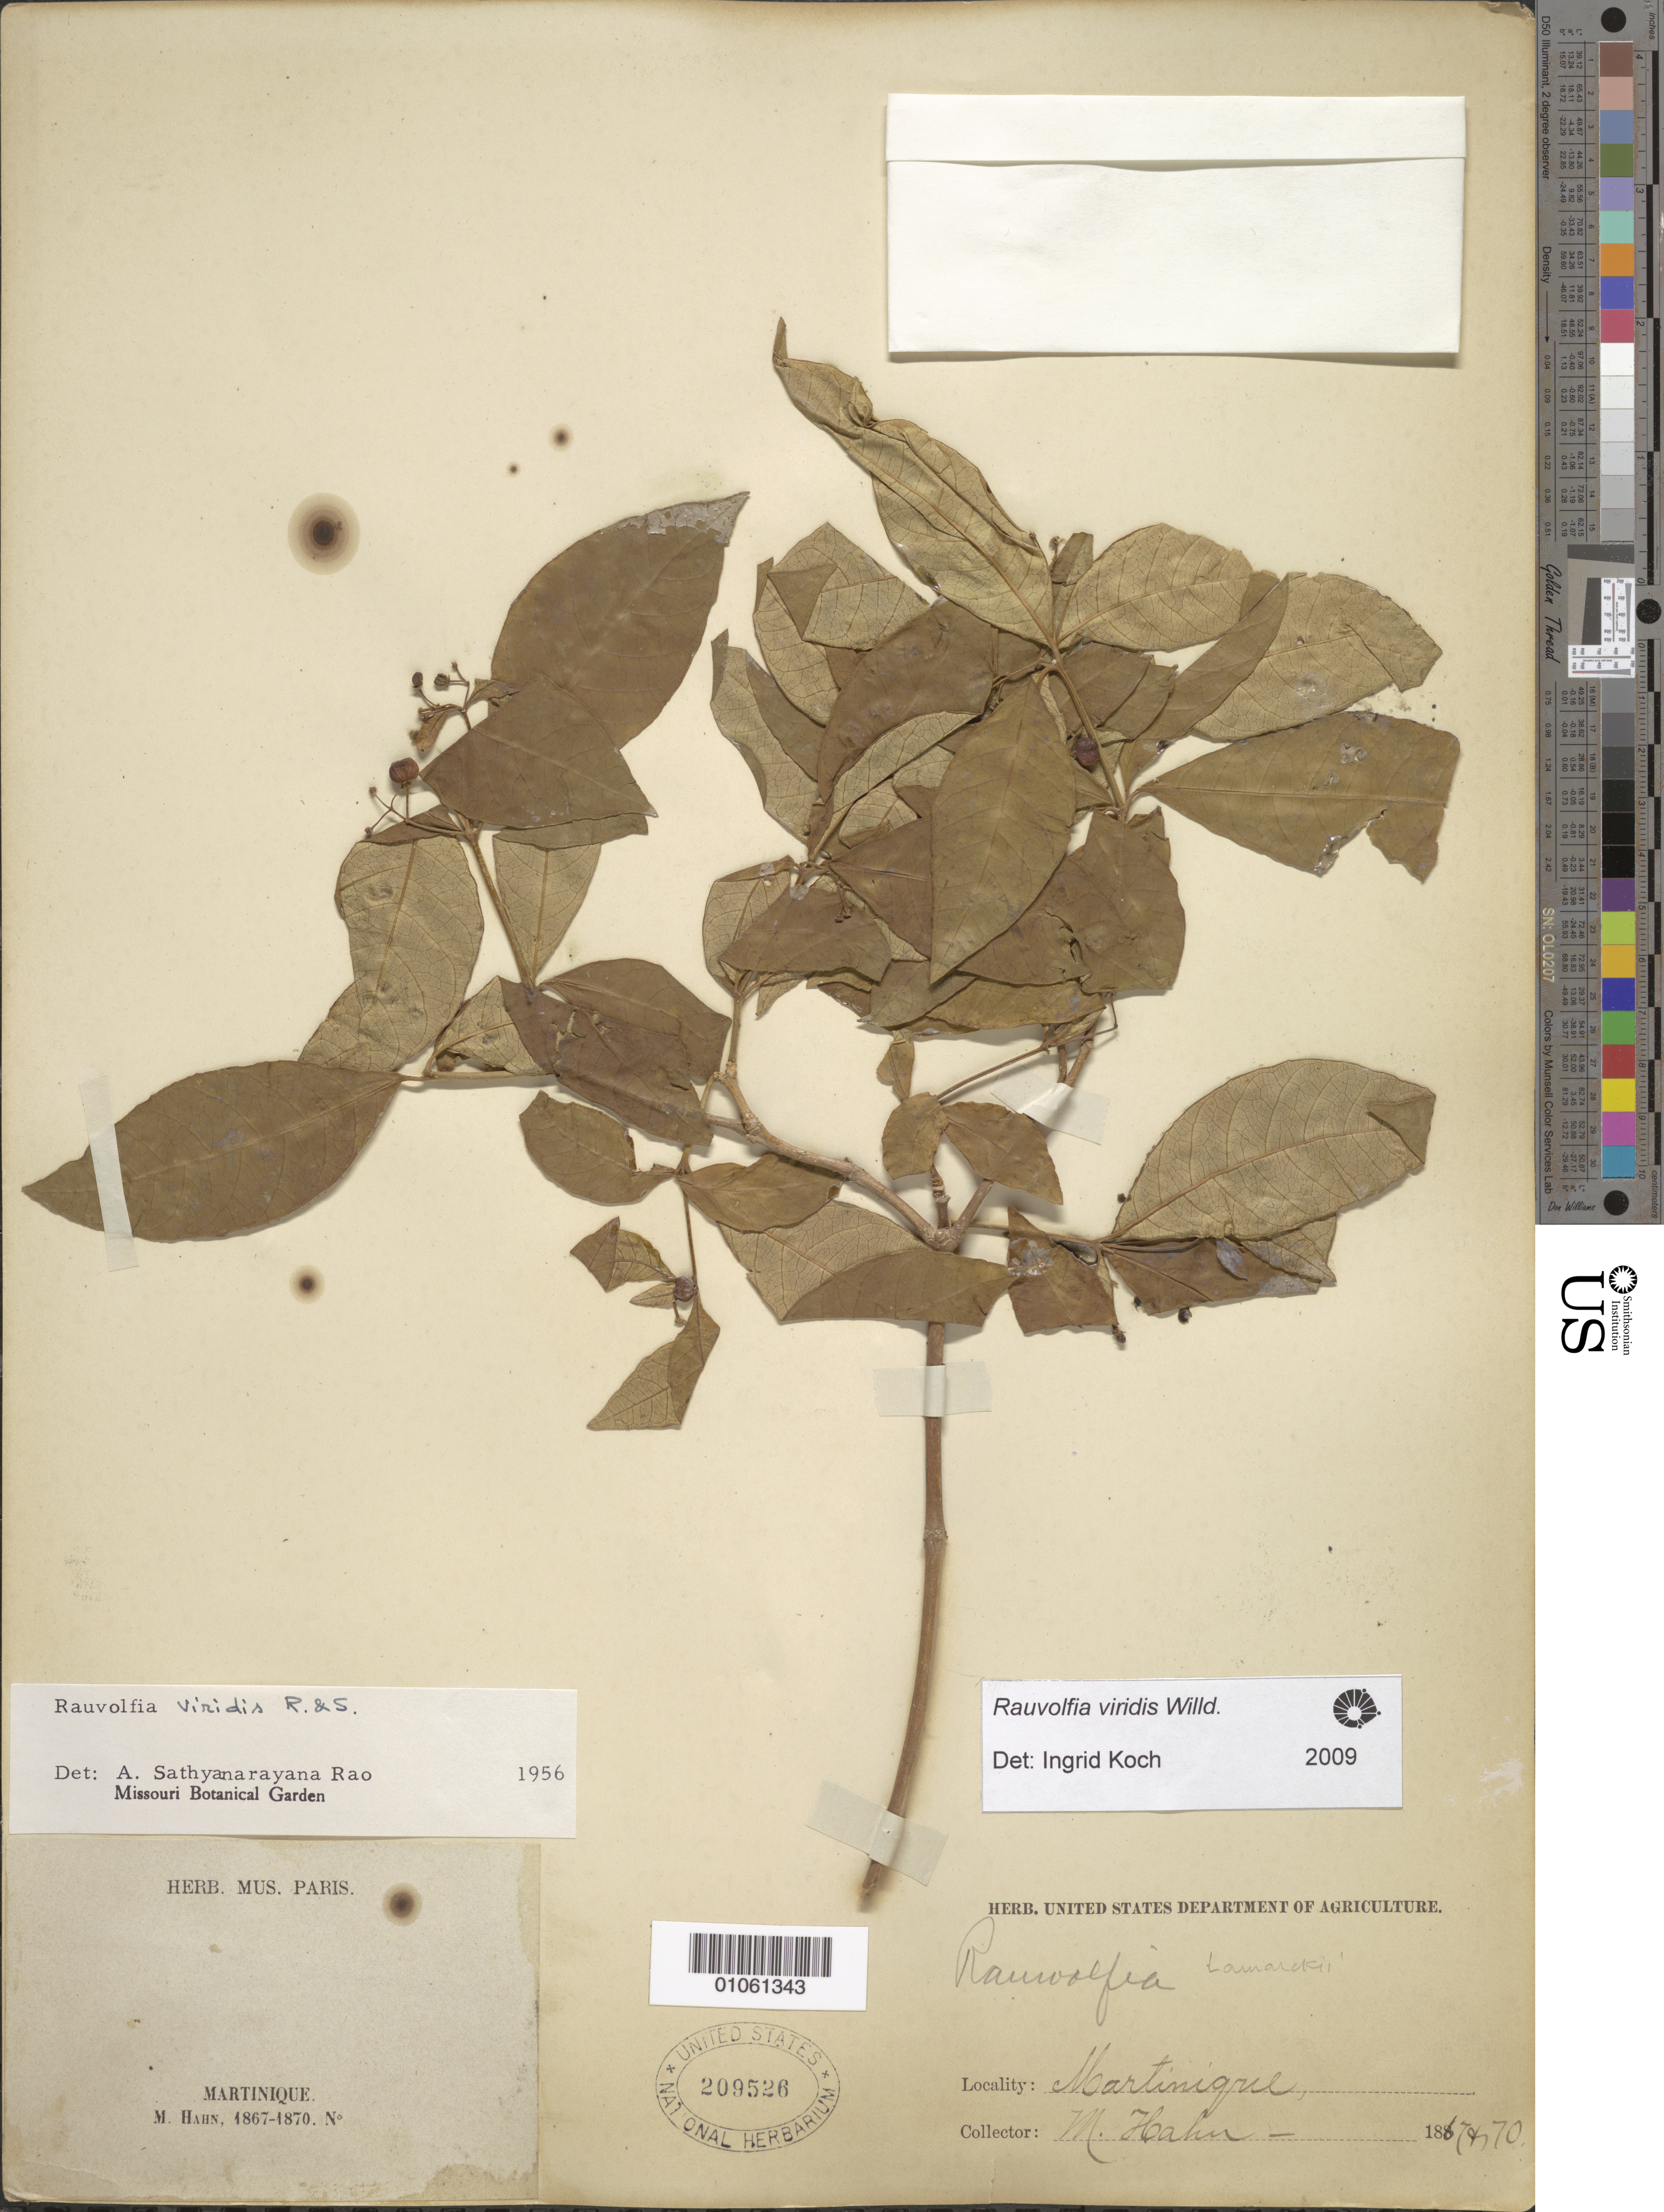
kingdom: Plantae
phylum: Tracheophyta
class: Magnoliopsida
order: Gentianales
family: Apocynaceae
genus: Rauvolfia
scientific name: Rauvolfia viridis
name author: Willd. ex Roem. & Schult.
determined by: Koch, I.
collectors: M. Hahn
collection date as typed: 1867 to -- --- 1870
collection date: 1867/1870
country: Martinique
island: Martinique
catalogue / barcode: US 209526